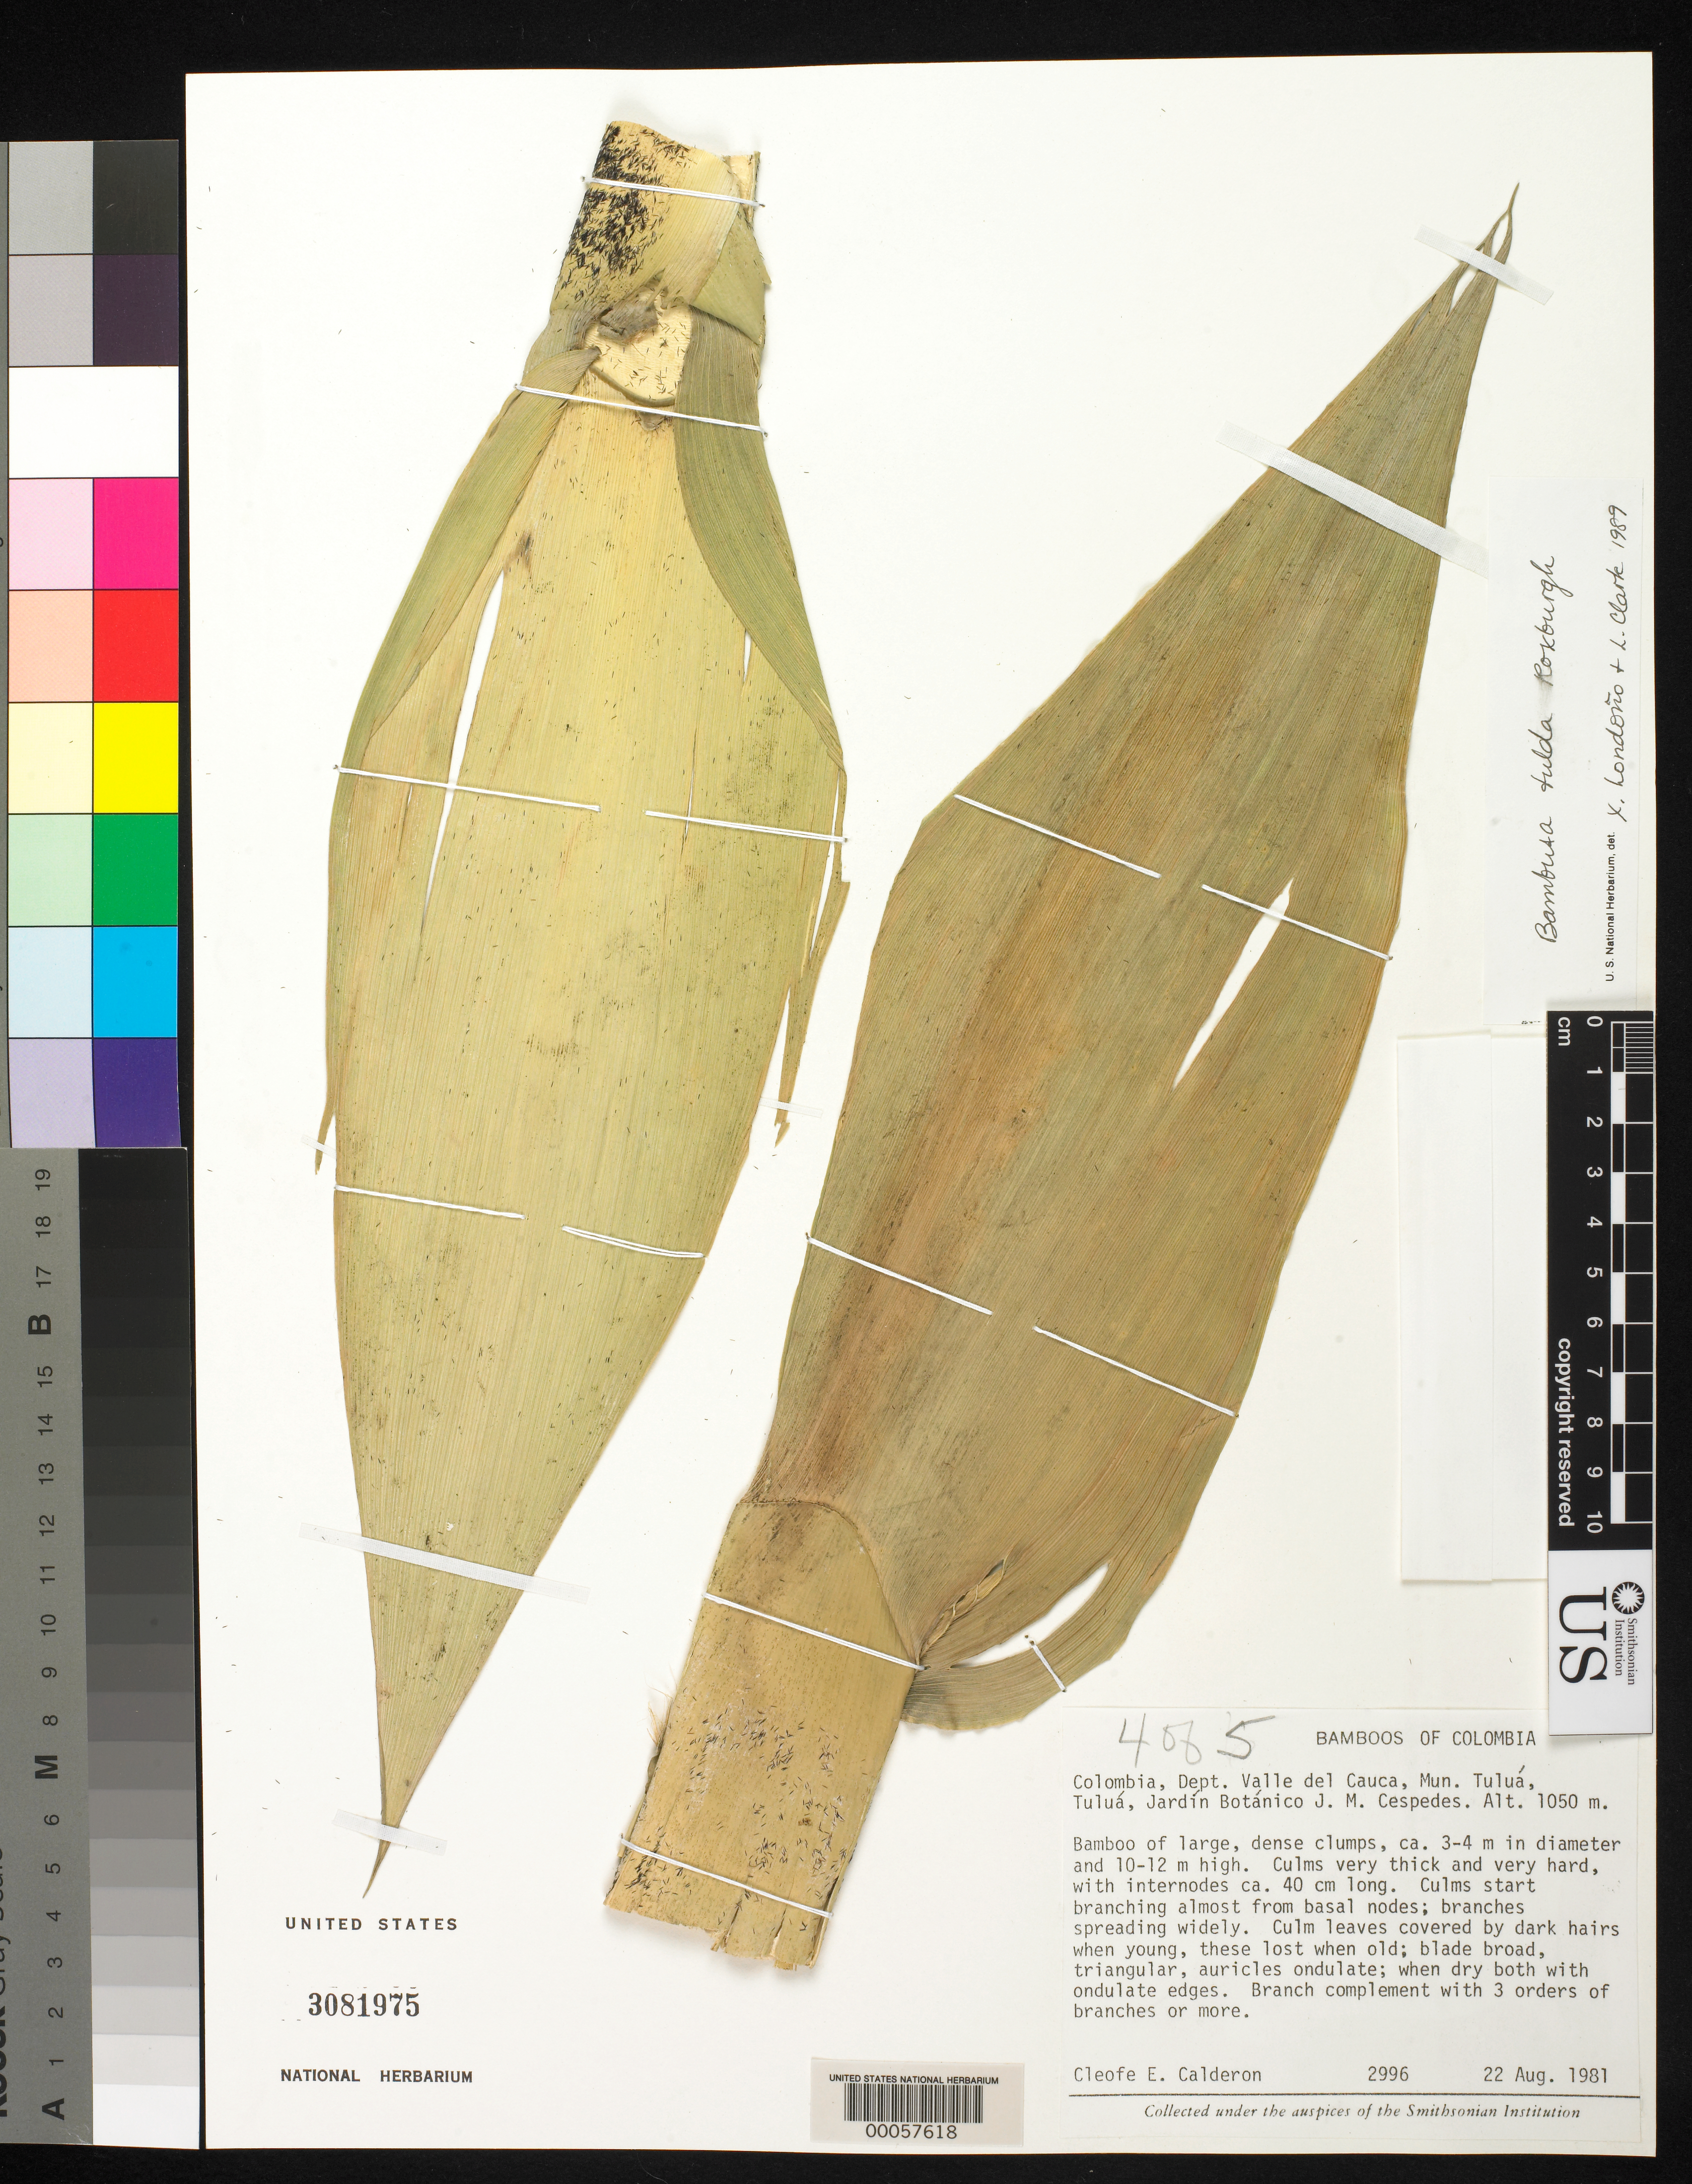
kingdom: Plantae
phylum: Tracheophyta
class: Liliopsida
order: Poales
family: Poaceae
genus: Bambusa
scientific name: Bambusa tulda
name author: Roxb.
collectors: C. E. Calderón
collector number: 2996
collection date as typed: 22 Aug 1981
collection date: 1981-08-22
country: Colombia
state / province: Valle del Cauca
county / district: Tuluá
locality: Jardin Botanico J.M. Cespedes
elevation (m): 1050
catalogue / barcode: US 3081975